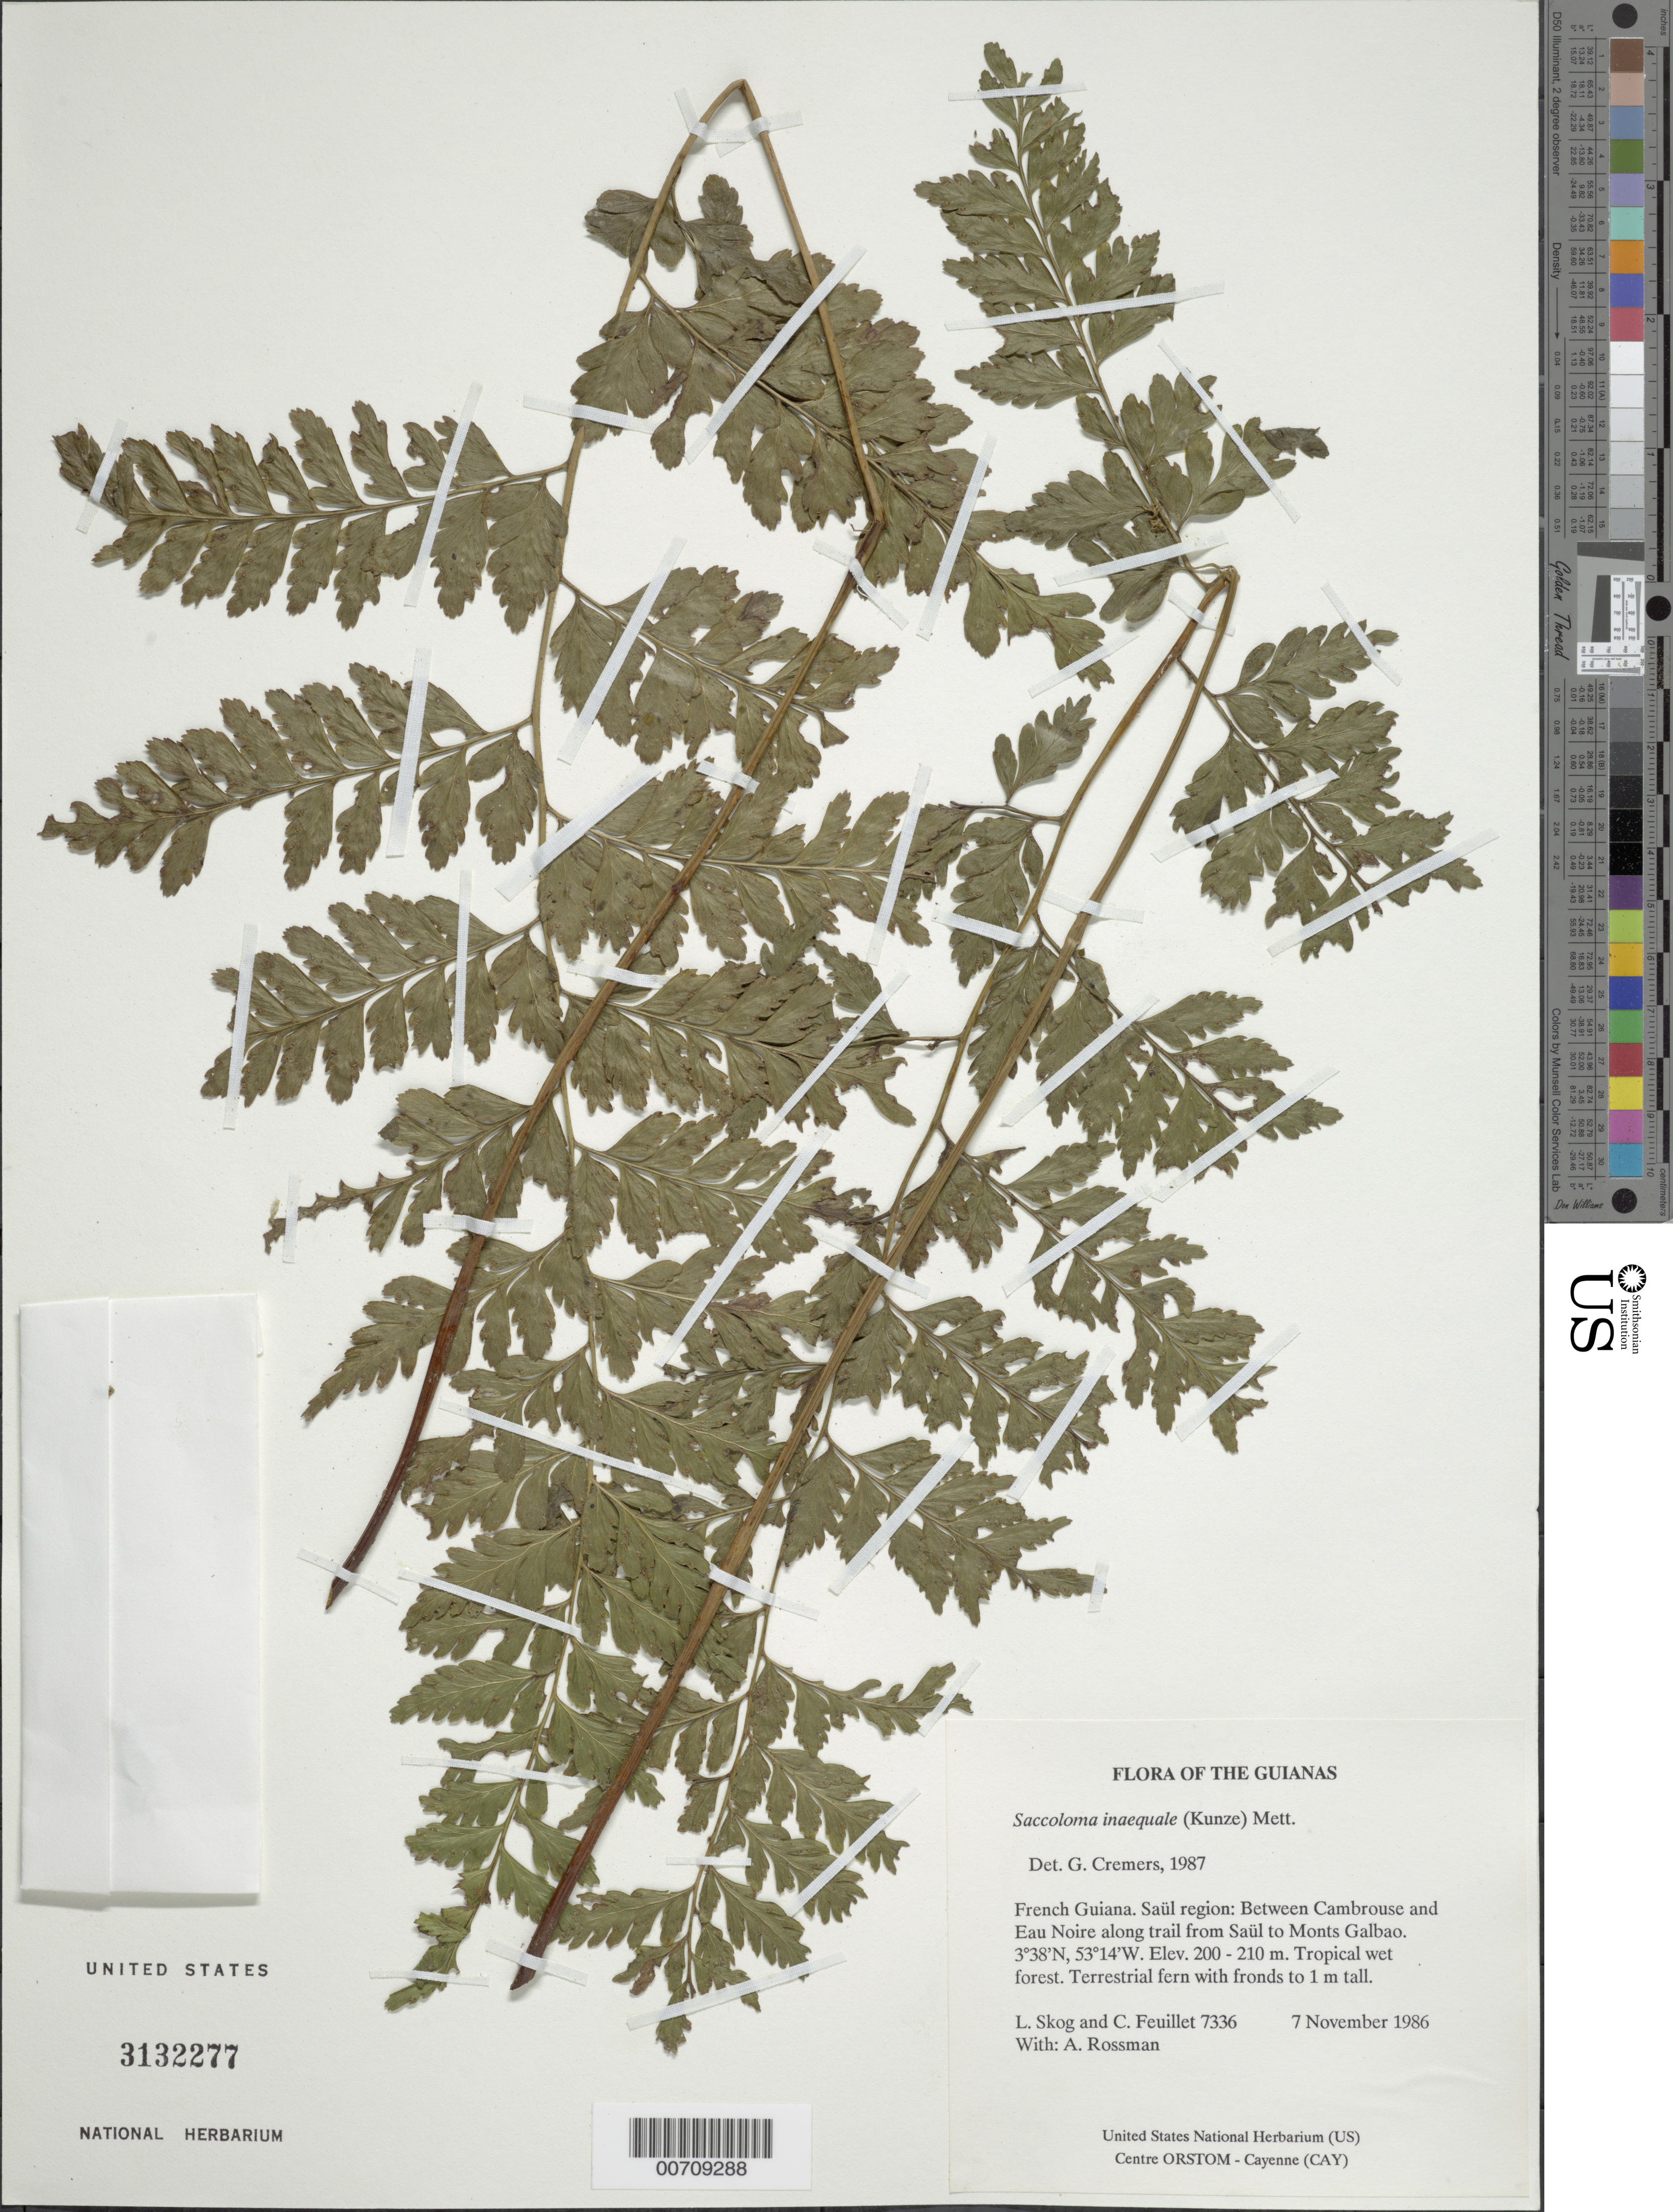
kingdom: Plantae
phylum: Tracheophyta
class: Polypodiopsida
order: Polypodiales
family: Saccolomataceae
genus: Saccoloma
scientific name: Saccoloma inaequale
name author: (Kunze) Mett.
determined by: Cremers, Georges A.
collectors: L. E. Skog, C. Feuillet & A. Rossman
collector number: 7336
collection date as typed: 7 November 1986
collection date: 1986-11-07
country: French Guiana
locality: Between Cambrouse and Eau Noire along trail from Saül to Monts Galbao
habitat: Tropical wet forest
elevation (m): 200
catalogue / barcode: US 3132277